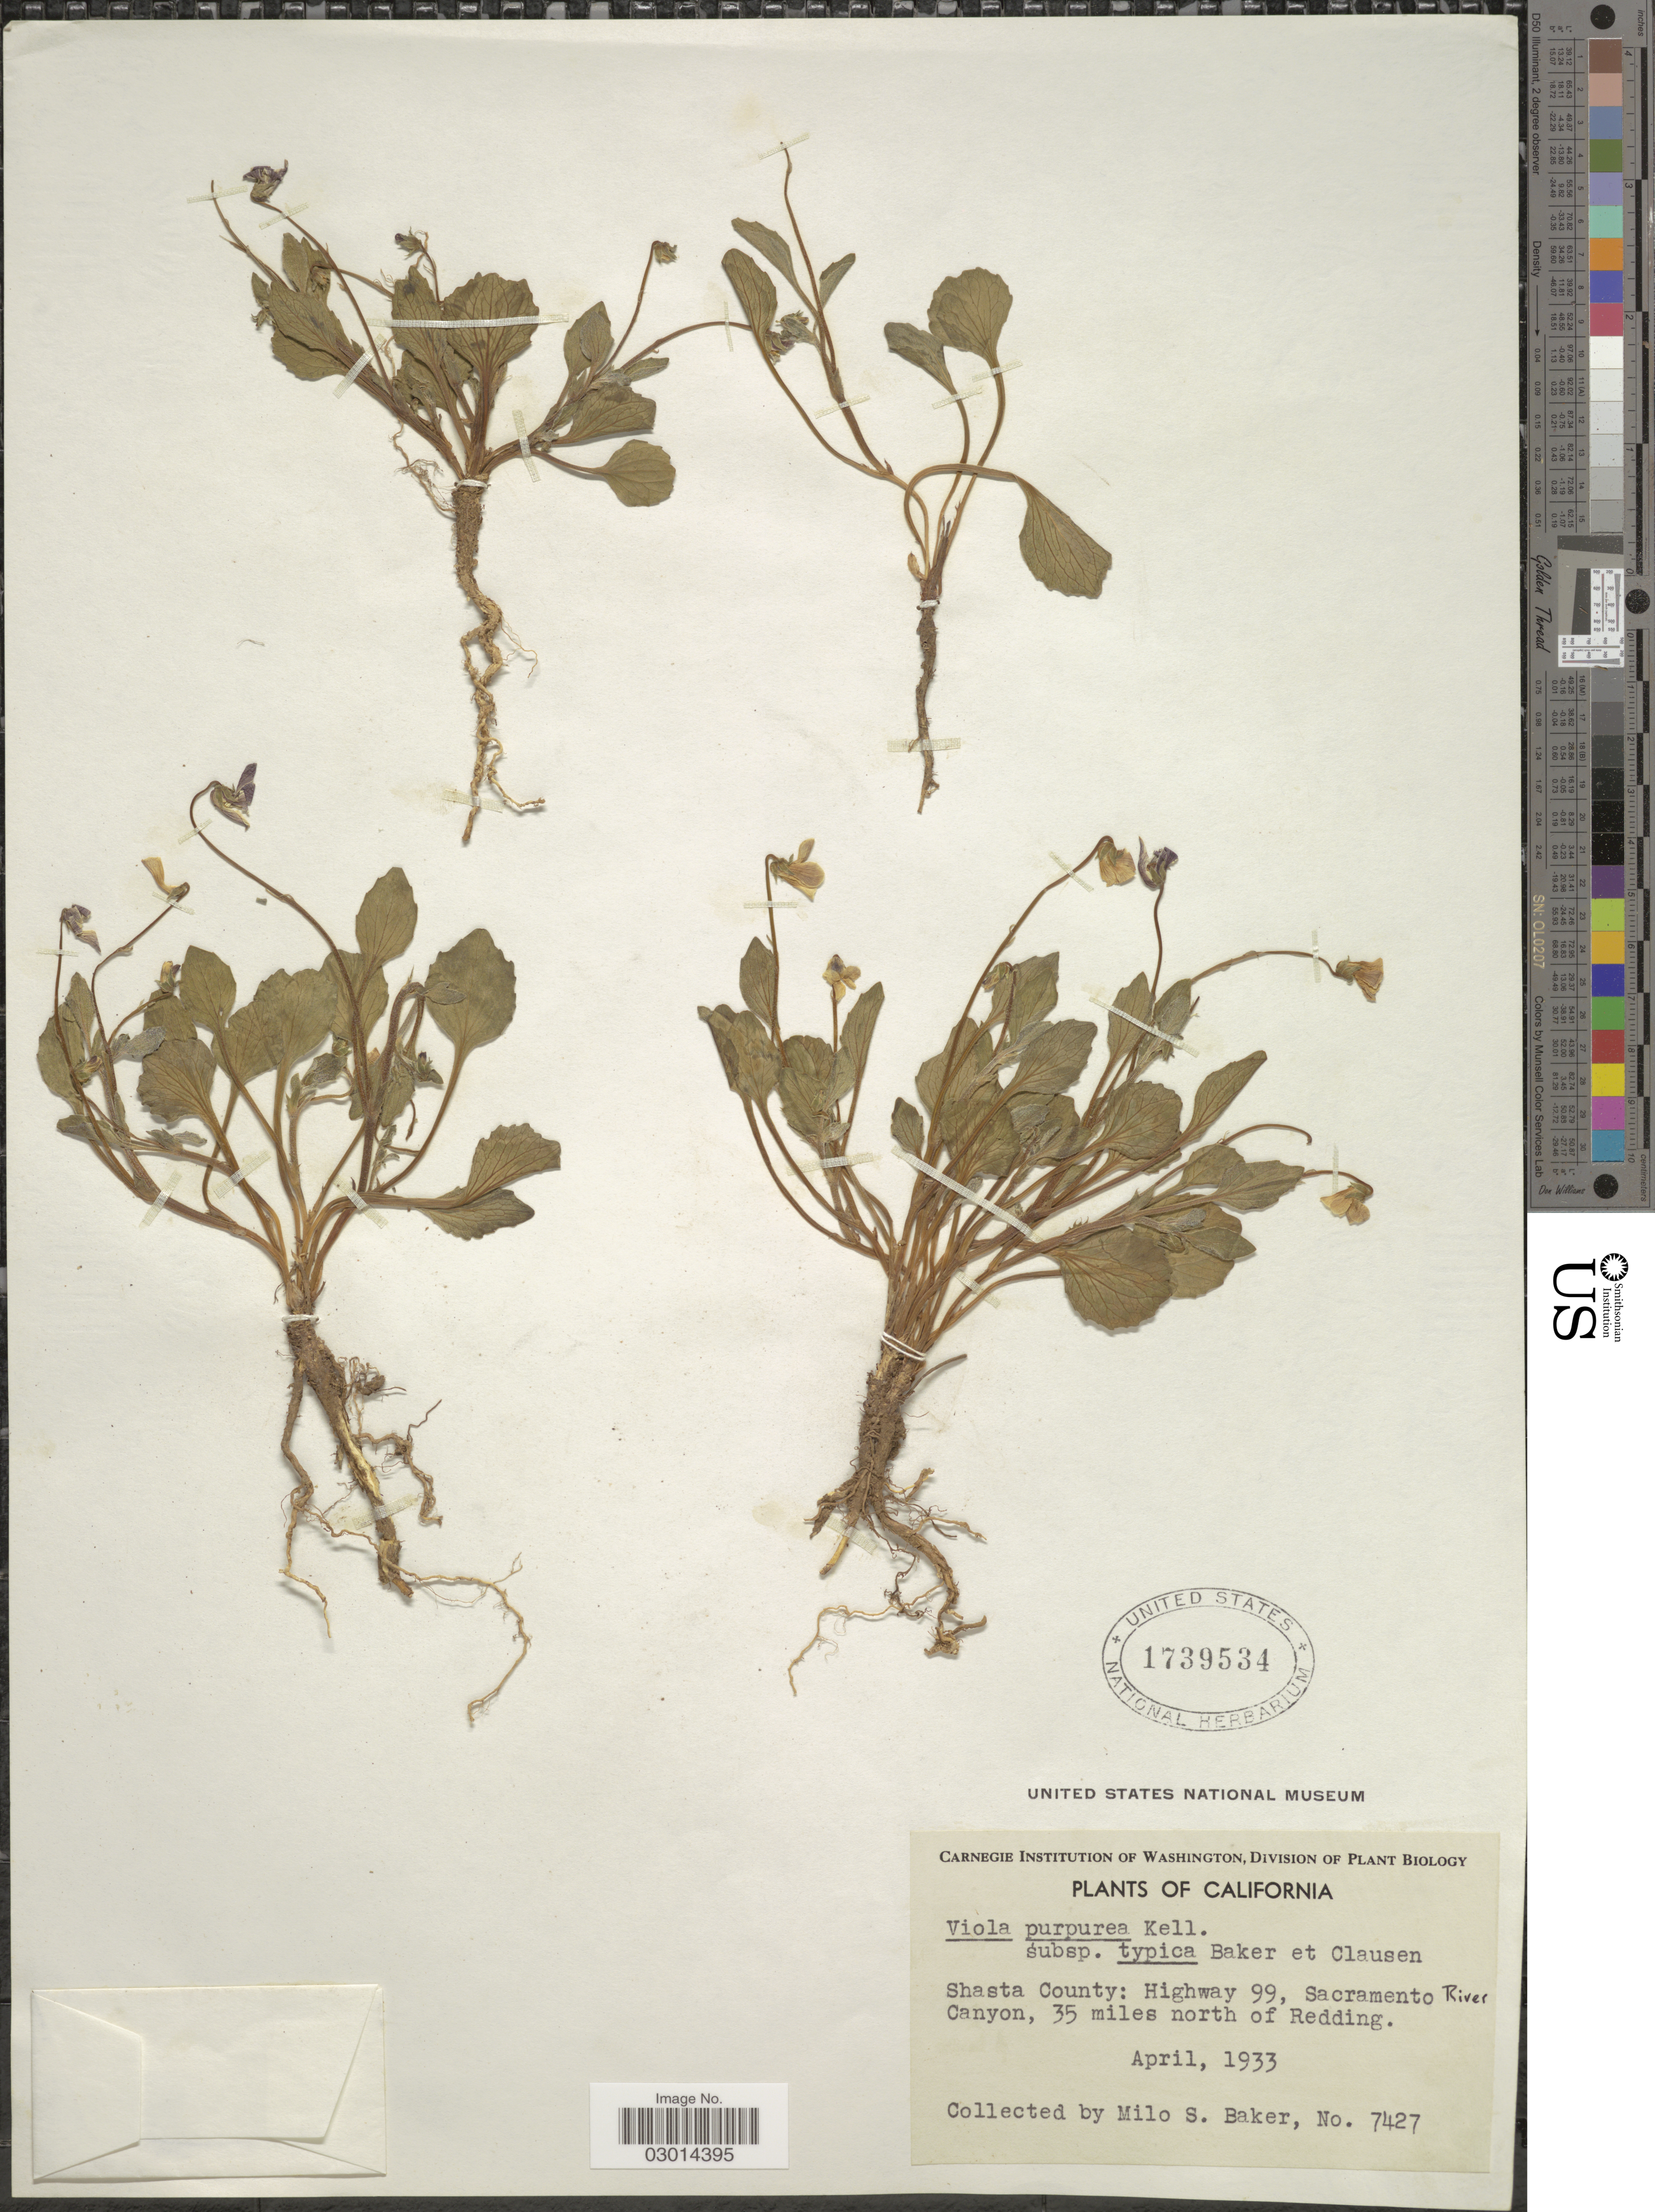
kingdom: Plantae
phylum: Tracheophyta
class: Magnoliopsida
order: Malpighiales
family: Violaceae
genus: Viola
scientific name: Viola purpurea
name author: Kellogg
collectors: M. S. Baker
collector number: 7427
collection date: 1933-04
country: United States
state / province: California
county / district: Shasta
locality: Shasta County: Highway 99, Sacramento River Canyon, 35 miles north of Redding.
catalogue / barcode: US 1739534